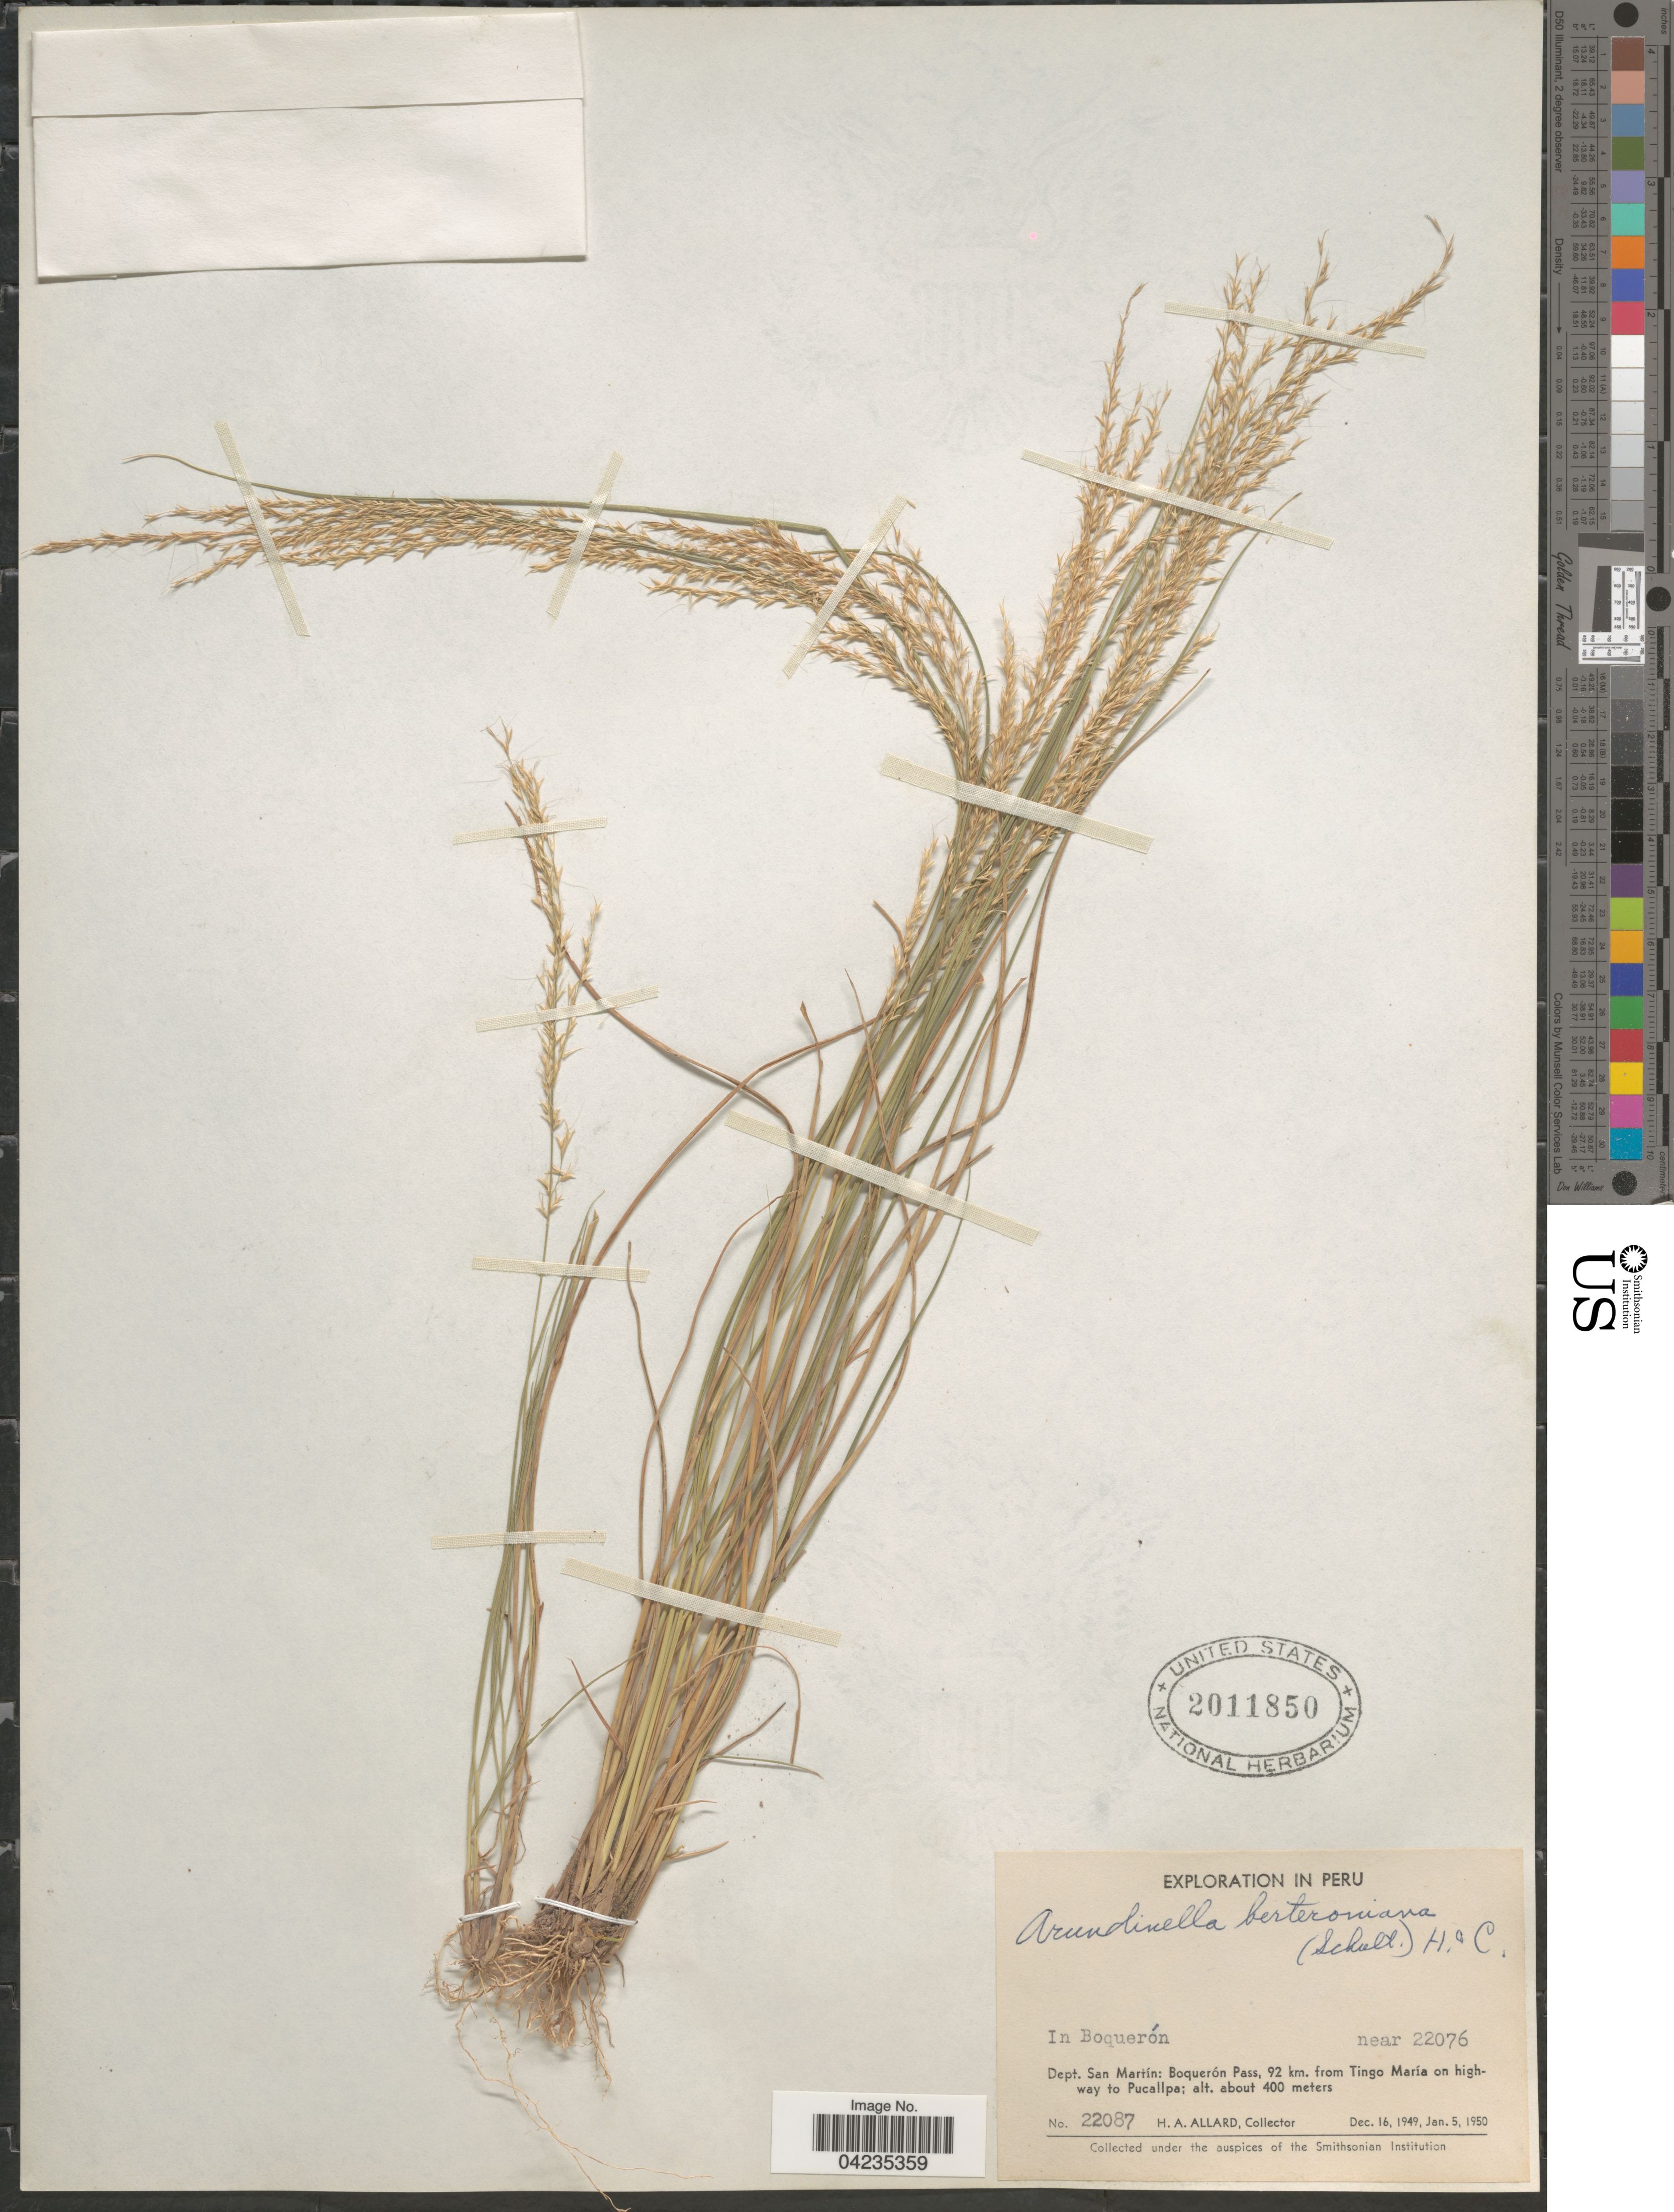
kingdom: Plantae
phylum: Tracheophyta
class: Liliopsida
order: Poales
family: Poaceae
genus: Arundinella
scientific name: Arundinella berteroniana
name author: (Schult.) Hitchc. & Chase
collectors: H. A. Allard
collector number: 22087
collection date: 1949-12-16/1950-01-05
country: Peru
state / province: San Martín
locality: Exploration in Peru. In Boquerón near 22076. Dept. San Martín: Boquerón Pass, 92 km. from Tingo María on highway to Pucallpa.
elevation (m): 400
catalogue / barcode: US 2011850